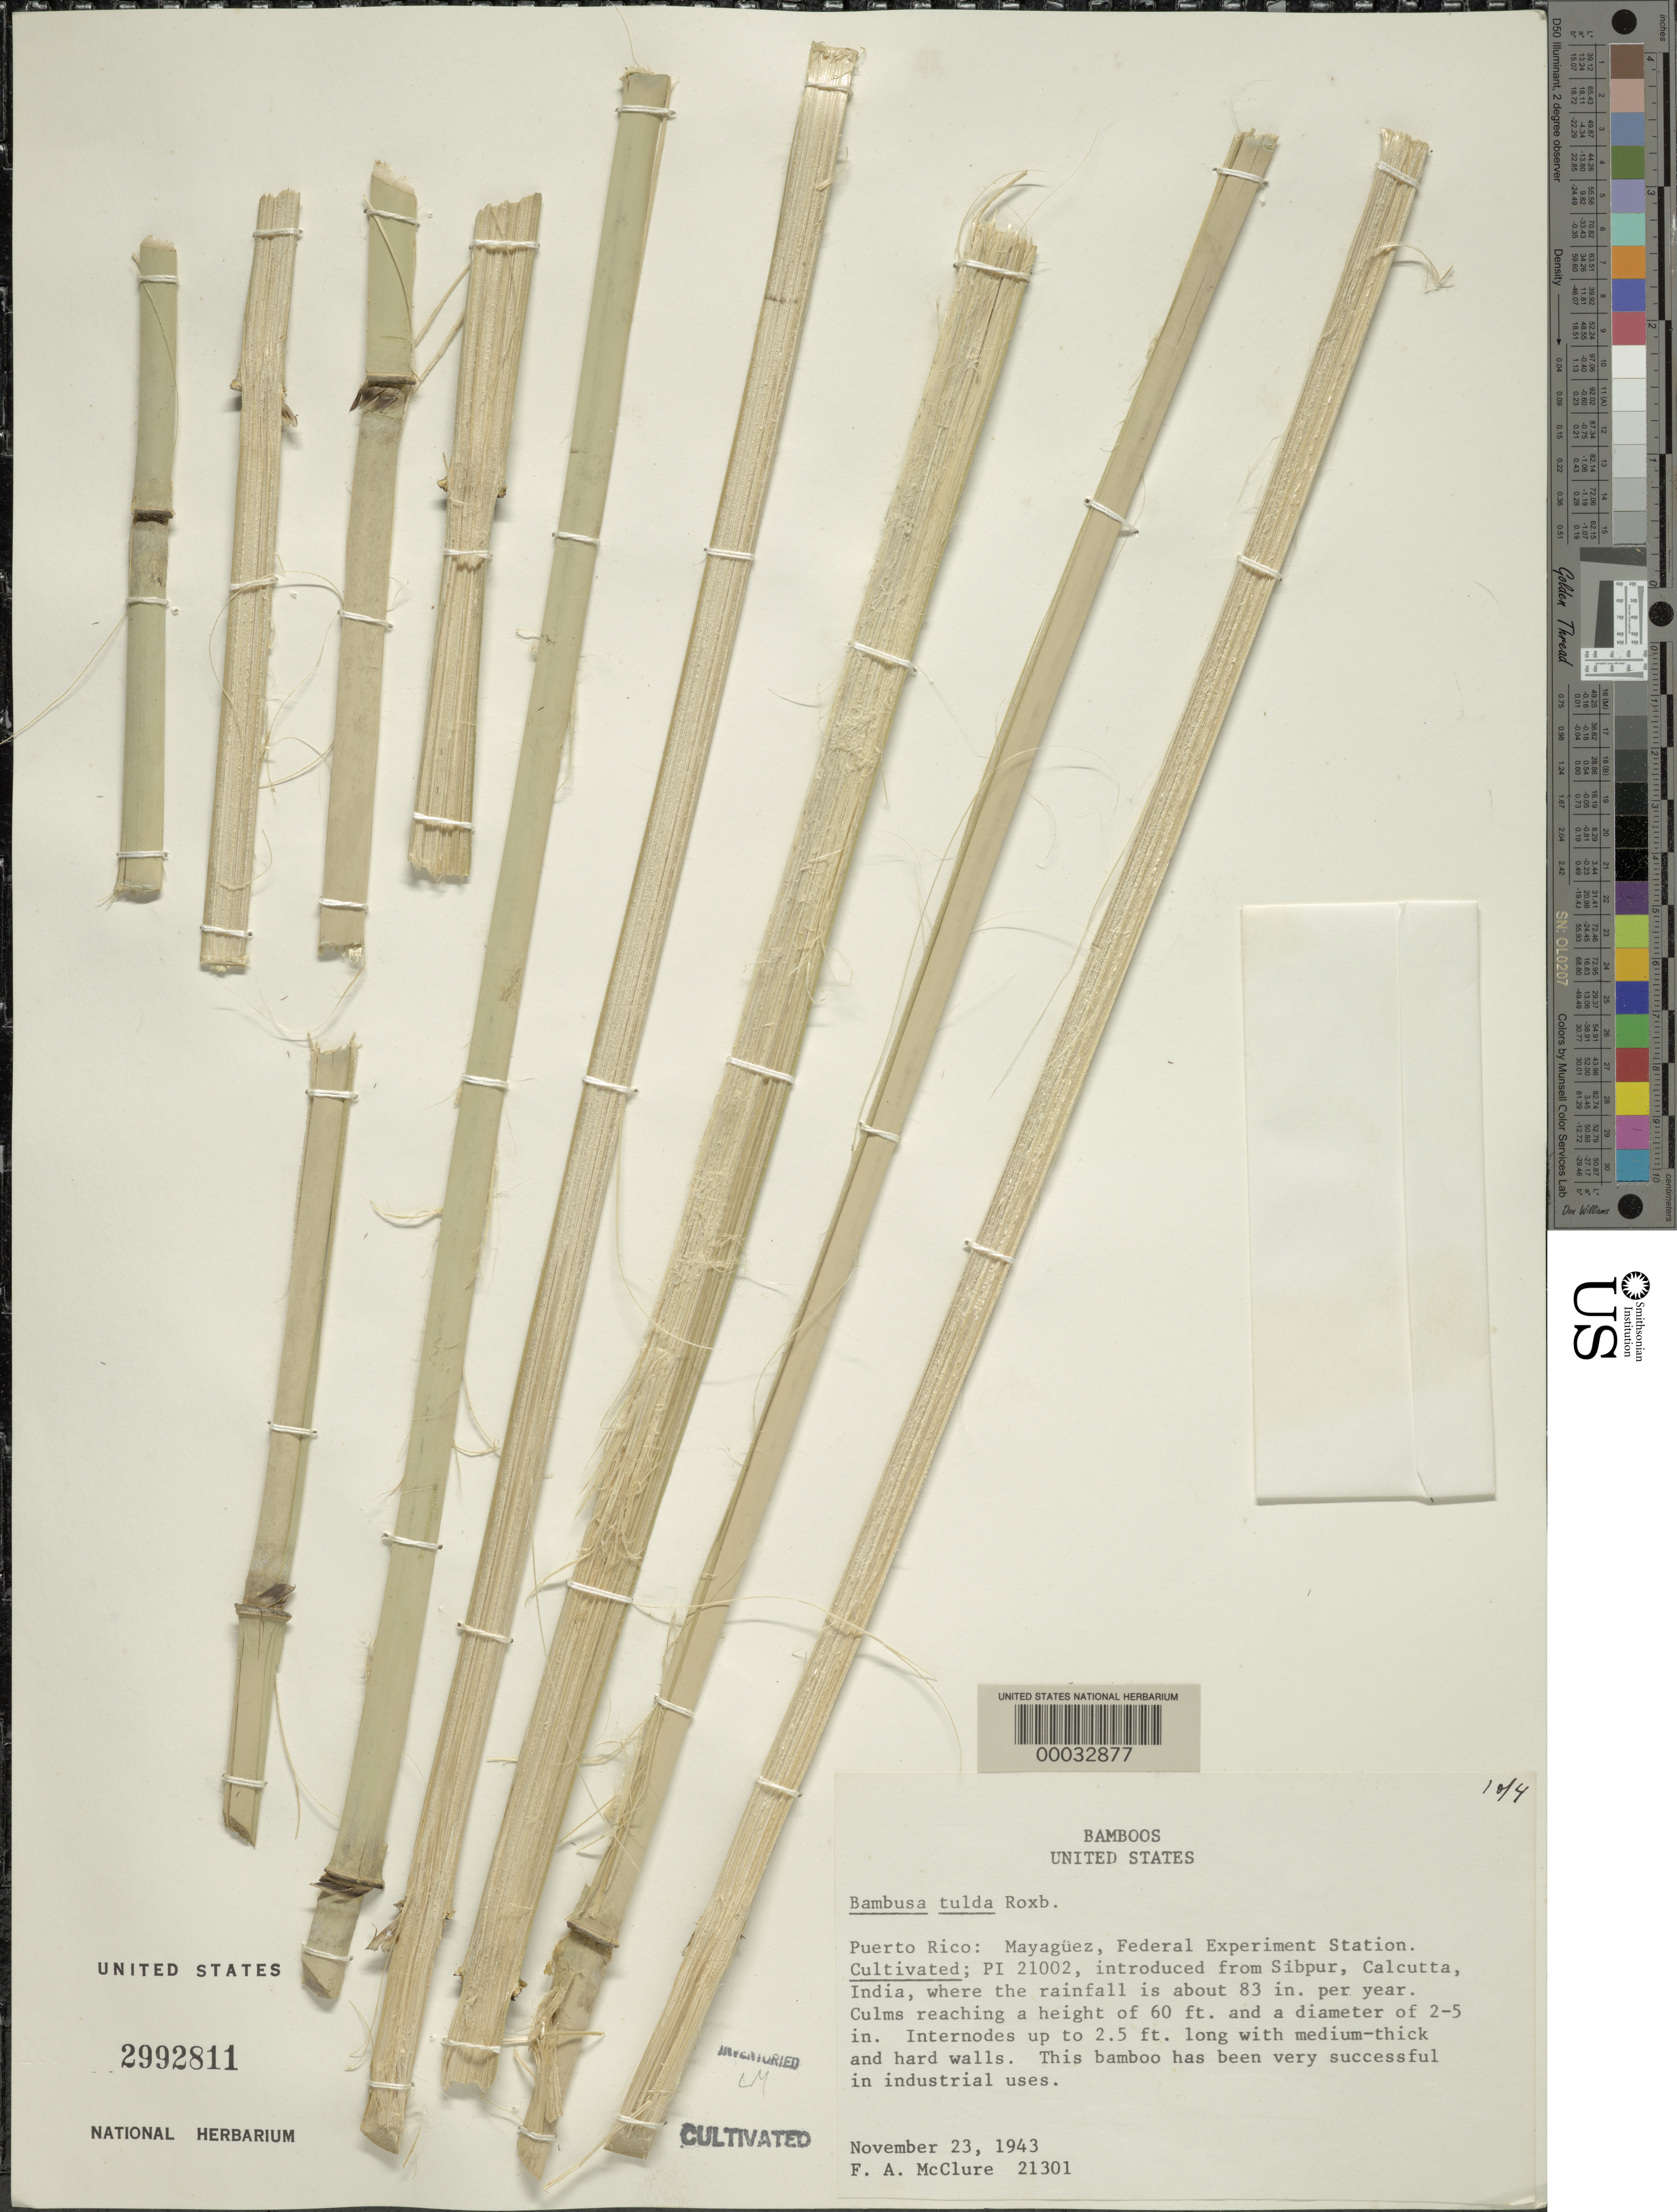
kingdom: Plantae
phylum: Tracheophyta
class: Liliopsida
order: Poales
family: Poaceae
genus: Bambusa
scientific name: Bambusa tulda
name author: Roxb.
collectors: F. A. McClure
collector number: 21301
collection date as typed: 23 Nov 1943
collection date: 1943-11-23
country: Puerto Rico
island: Greater Antilles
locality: Federal Experiment Station, Davis Field, Mayaguez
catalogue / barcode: US 2992811